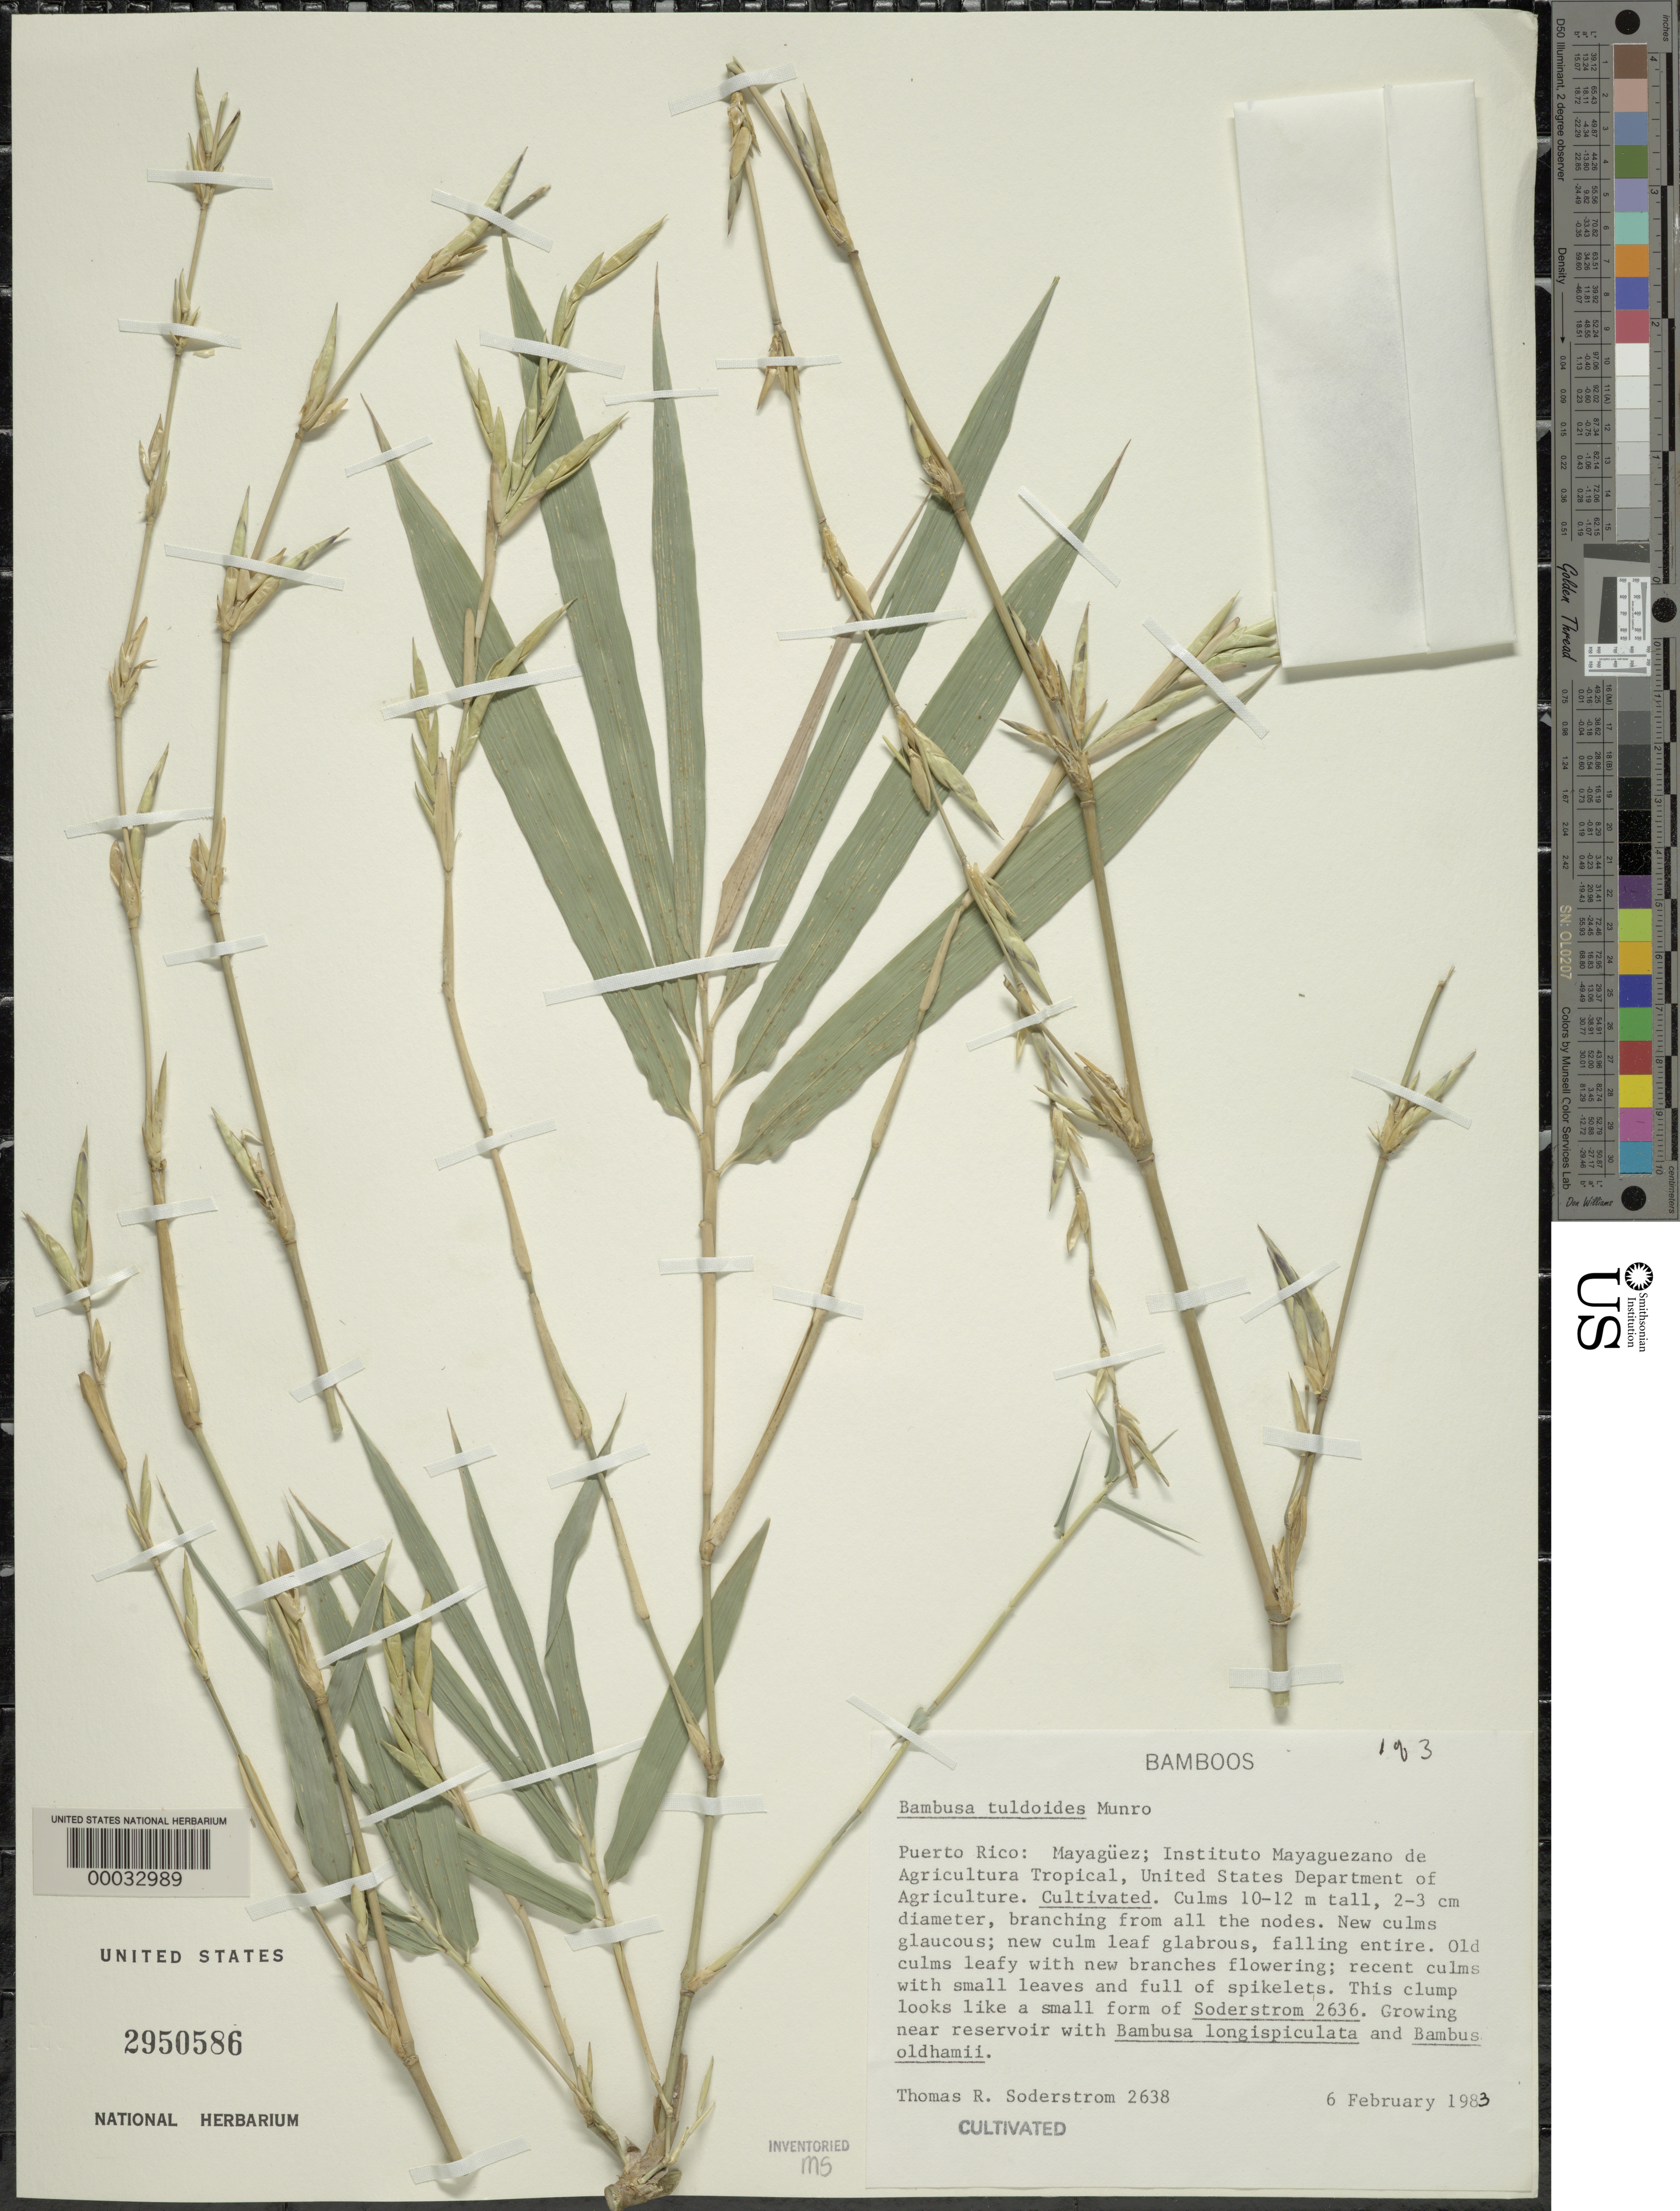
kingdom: Plantae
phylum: Tracheophyta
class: Liliopsida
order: Poales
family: Poaceae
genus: Bambusa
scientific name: Bambusa tuldoides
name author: Munro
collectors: T. R. Soderstrom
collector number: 2638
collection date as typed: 06 Feb 1983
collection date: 1983-02-06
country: Puerto Rico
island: Greater Antilles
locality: Federal experimental station-mayeguez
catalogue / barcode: US 2950586